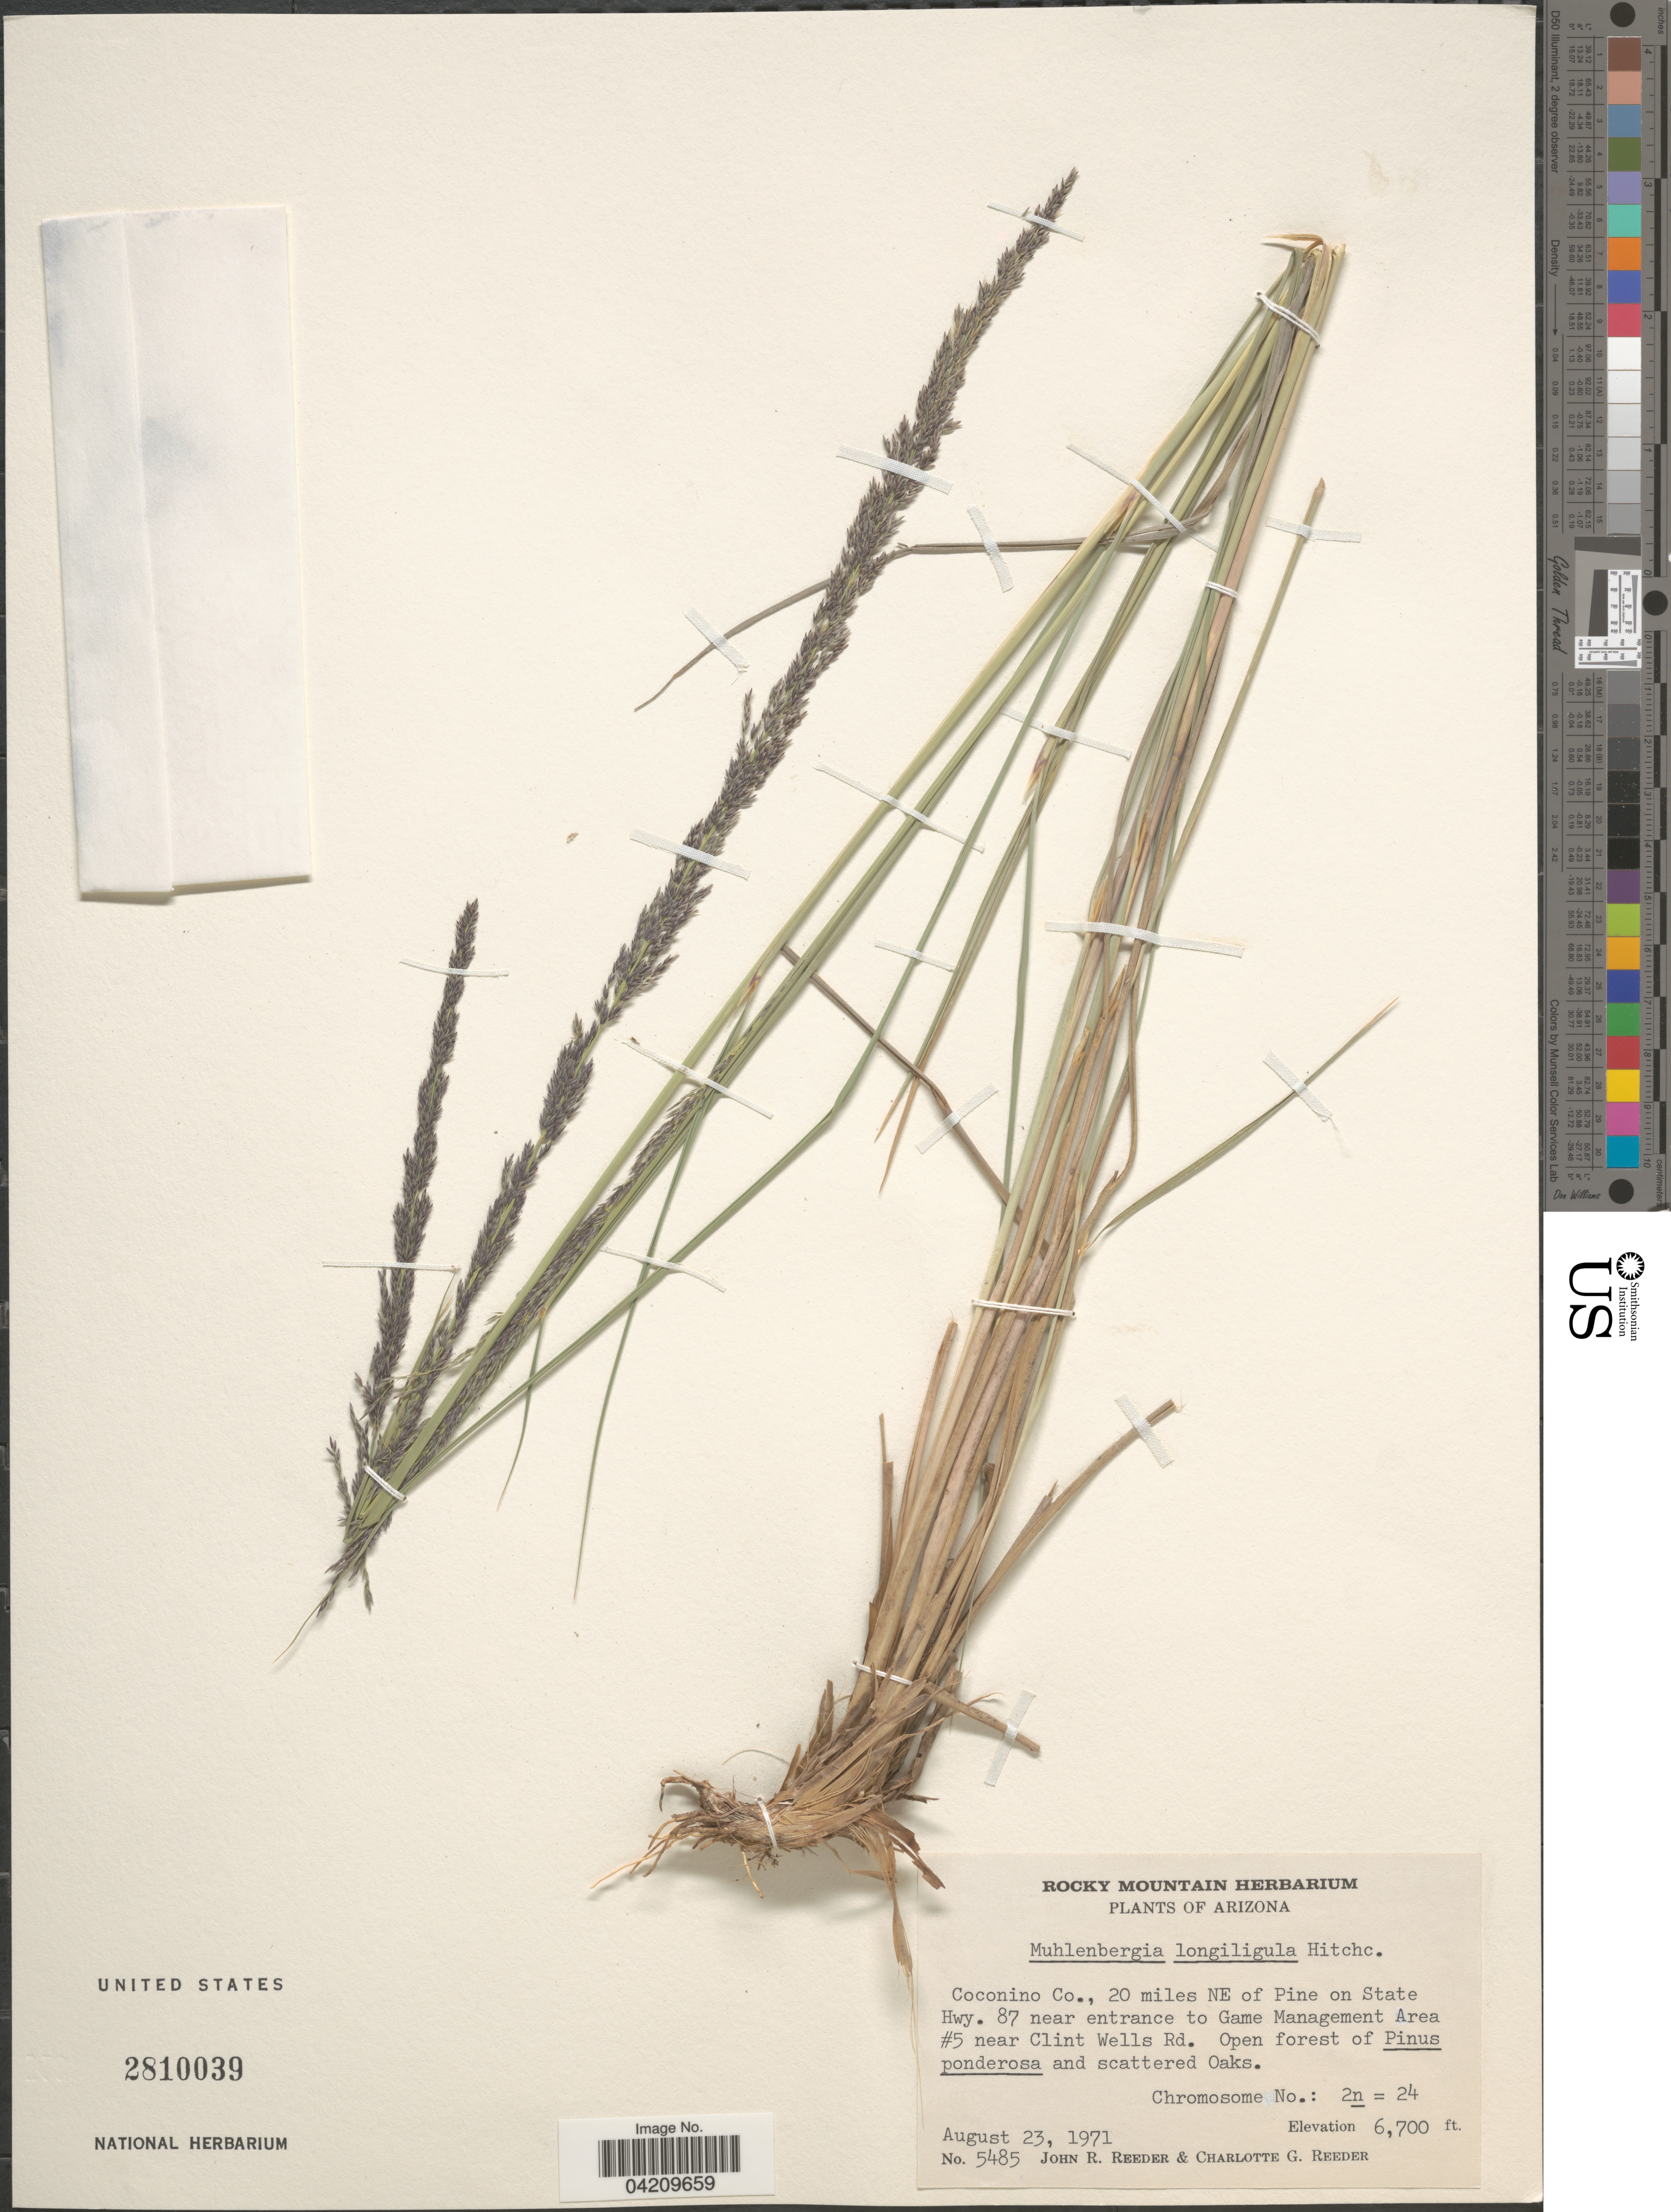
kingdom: Plantae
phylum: Tracheophyta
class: Liliopsida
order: Poales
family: Poaceae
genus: Muhlenbergia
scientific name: Muhlenbergia longiligula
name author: Hitchc.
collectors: J. R. Reeder & C. G. Reeder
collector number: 5485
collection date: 1971-08-23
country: United States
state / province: Arizona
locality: Coconino Co., 20 miles NE of Pine on State Hwy. 87 near entrance to Game Management Area #5 near Clint Wells Rd.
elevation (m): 2042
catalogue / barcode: US 2810039